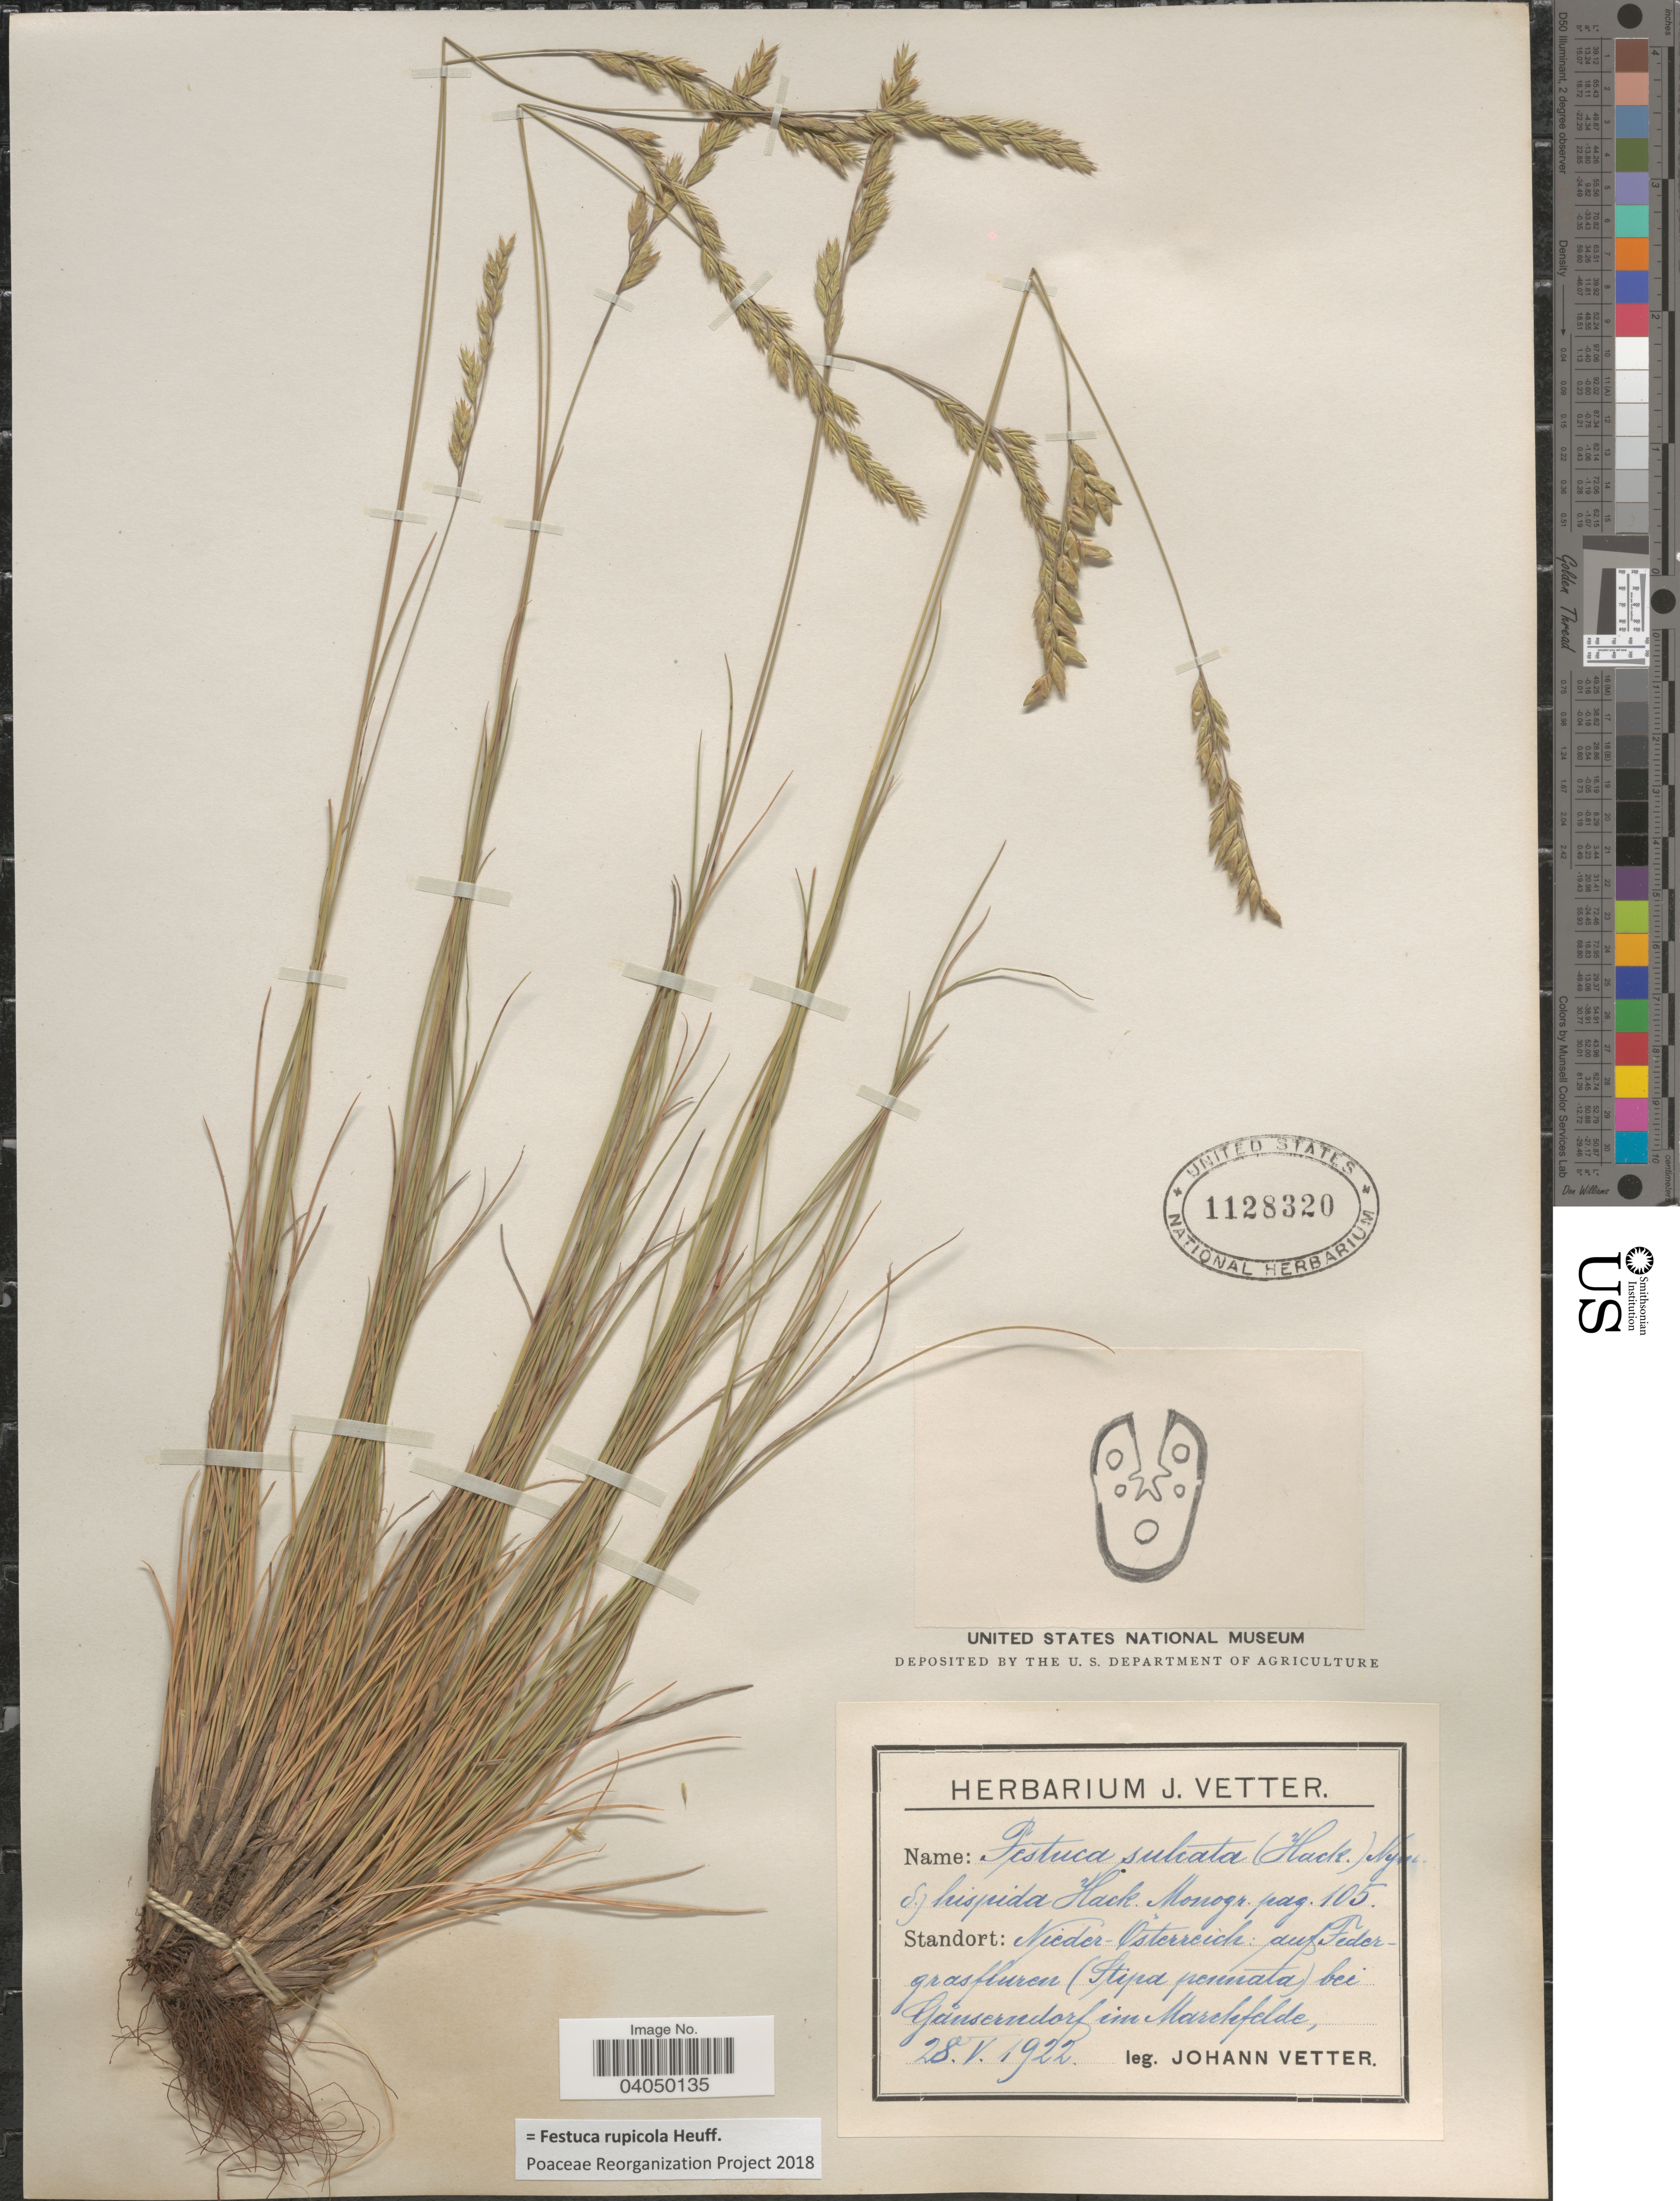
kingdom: Plantae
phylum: Tracheophyta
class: Liliopsida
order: Poales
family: Poaceae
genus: Festuca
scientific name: Festuca rupicola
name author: Heuff.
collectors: J. Vetter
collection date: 1922-05-28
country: Austria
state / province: Niederosterreich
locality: Auf Federgrasfluren (Stipa pennata) bei Ganserndorf im Marchfelde.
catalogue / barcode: US 1128320